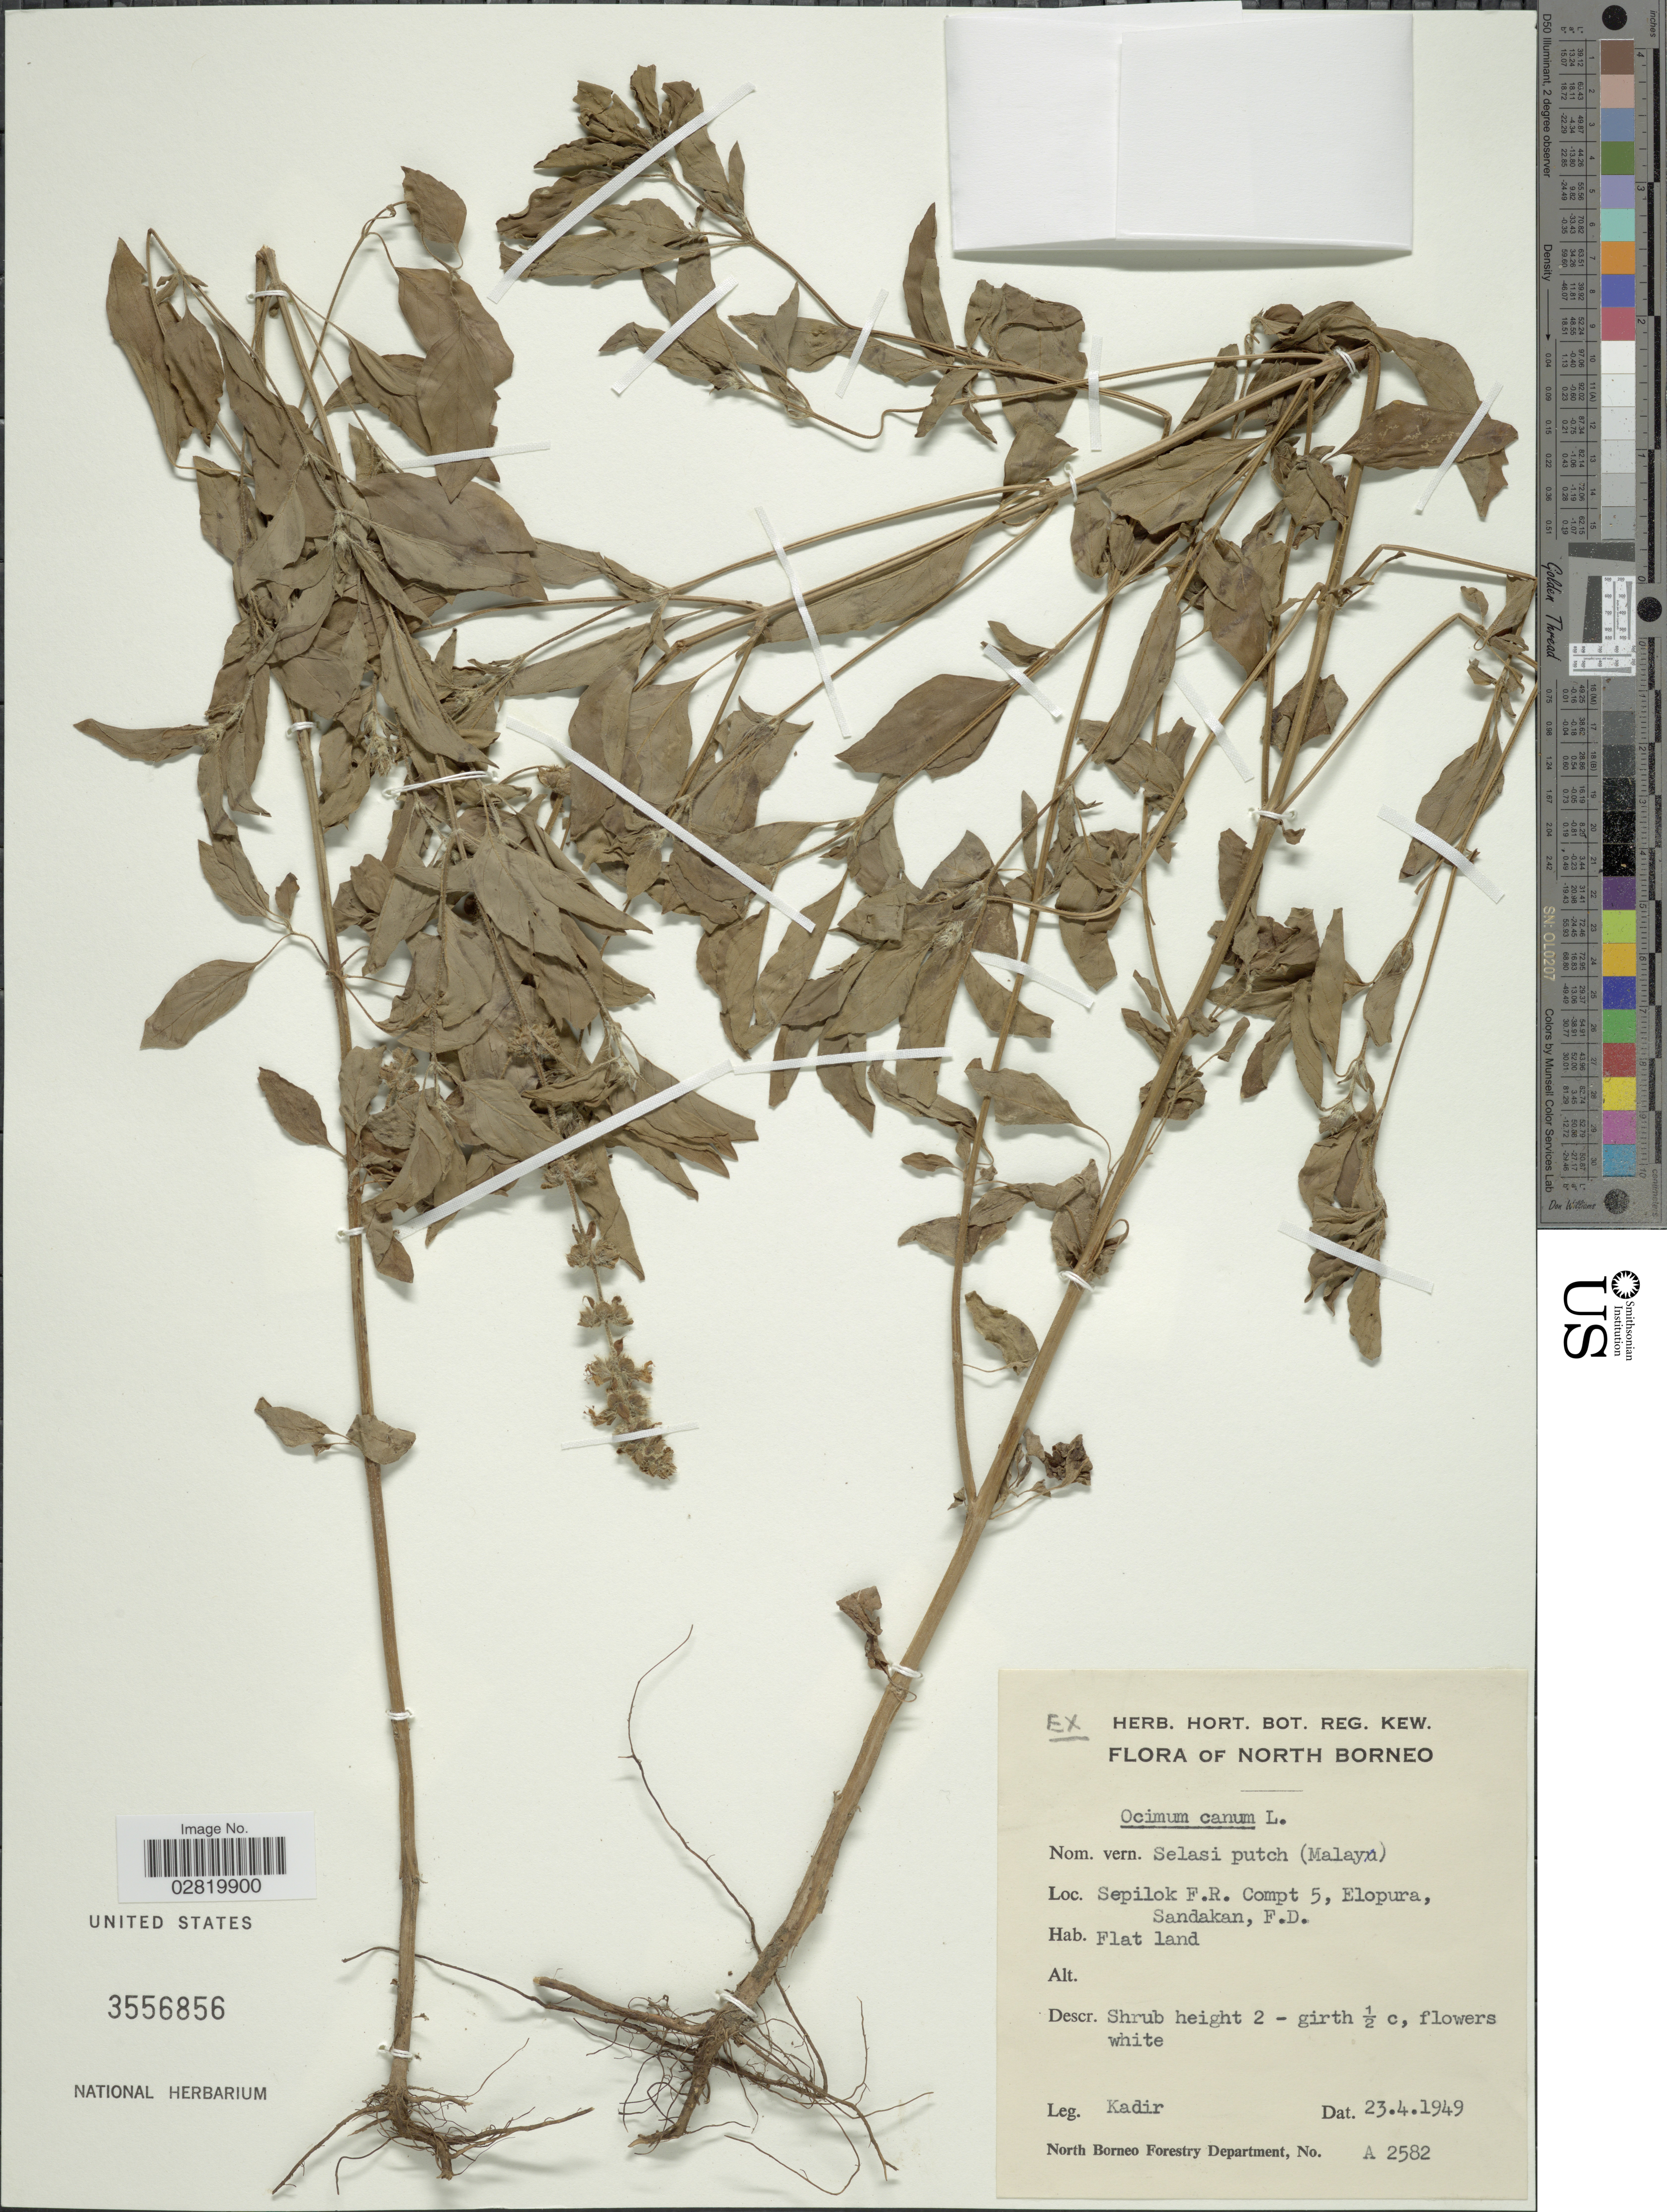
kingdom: Plantae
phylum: Tracheophyta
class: Magnoliopsida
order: Lamiales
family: Lamiaceae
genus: Ocimum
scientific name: Ocimum americanum var. americanum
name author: L.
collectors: -. Kadir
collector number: A2582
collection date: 1949-04-23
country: Malaysia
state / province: Sabah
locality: North Borneo, Sepilok F.R. Compt 5, Elopura, Sandakan, F.D., Flat land.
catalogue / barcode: US 3556856